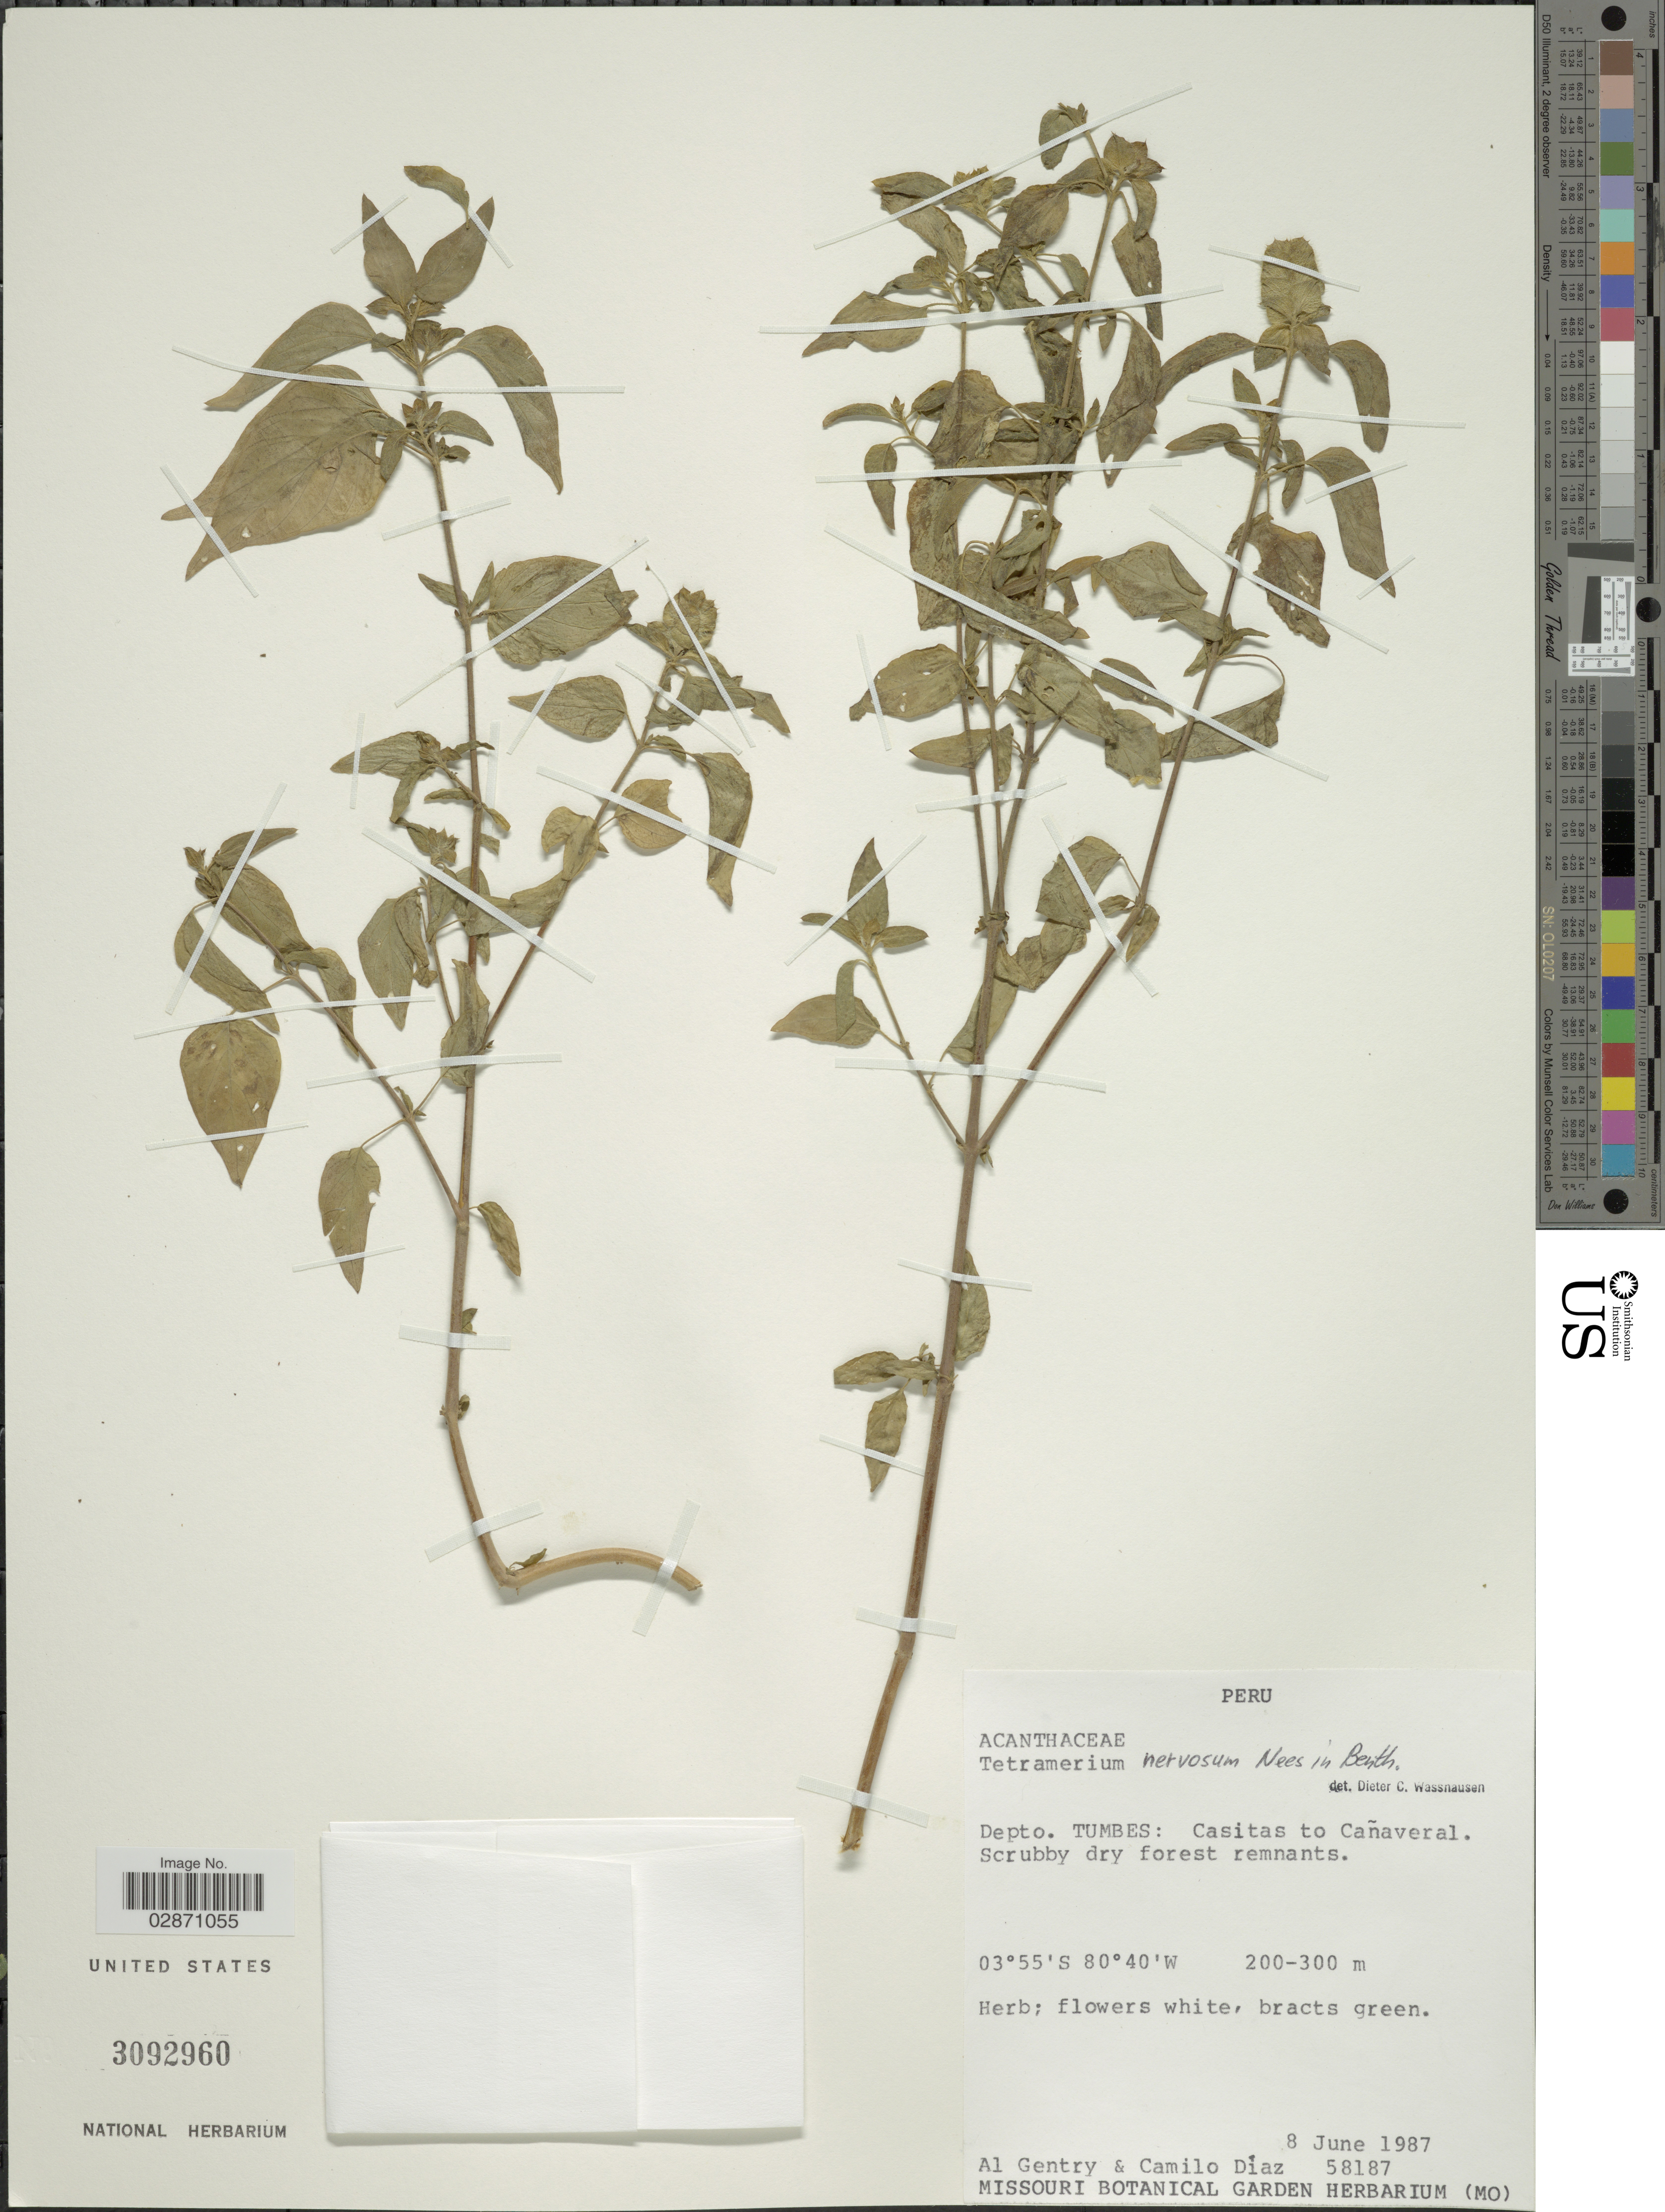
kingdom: Plantae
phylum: Tracheophyta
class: Magnoliopsida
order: Lamiales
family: Acanthaceae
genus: Tetramerium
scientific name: Tetramerium nervosum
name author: Nees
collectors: A. H. Gentry & C. Díaz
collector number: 58187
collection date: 1987-06-08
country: Peru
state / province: Tumbes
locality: Depto. Tumbes: Casitas to Cañaveral.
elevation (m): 200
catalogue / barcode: US 3092960